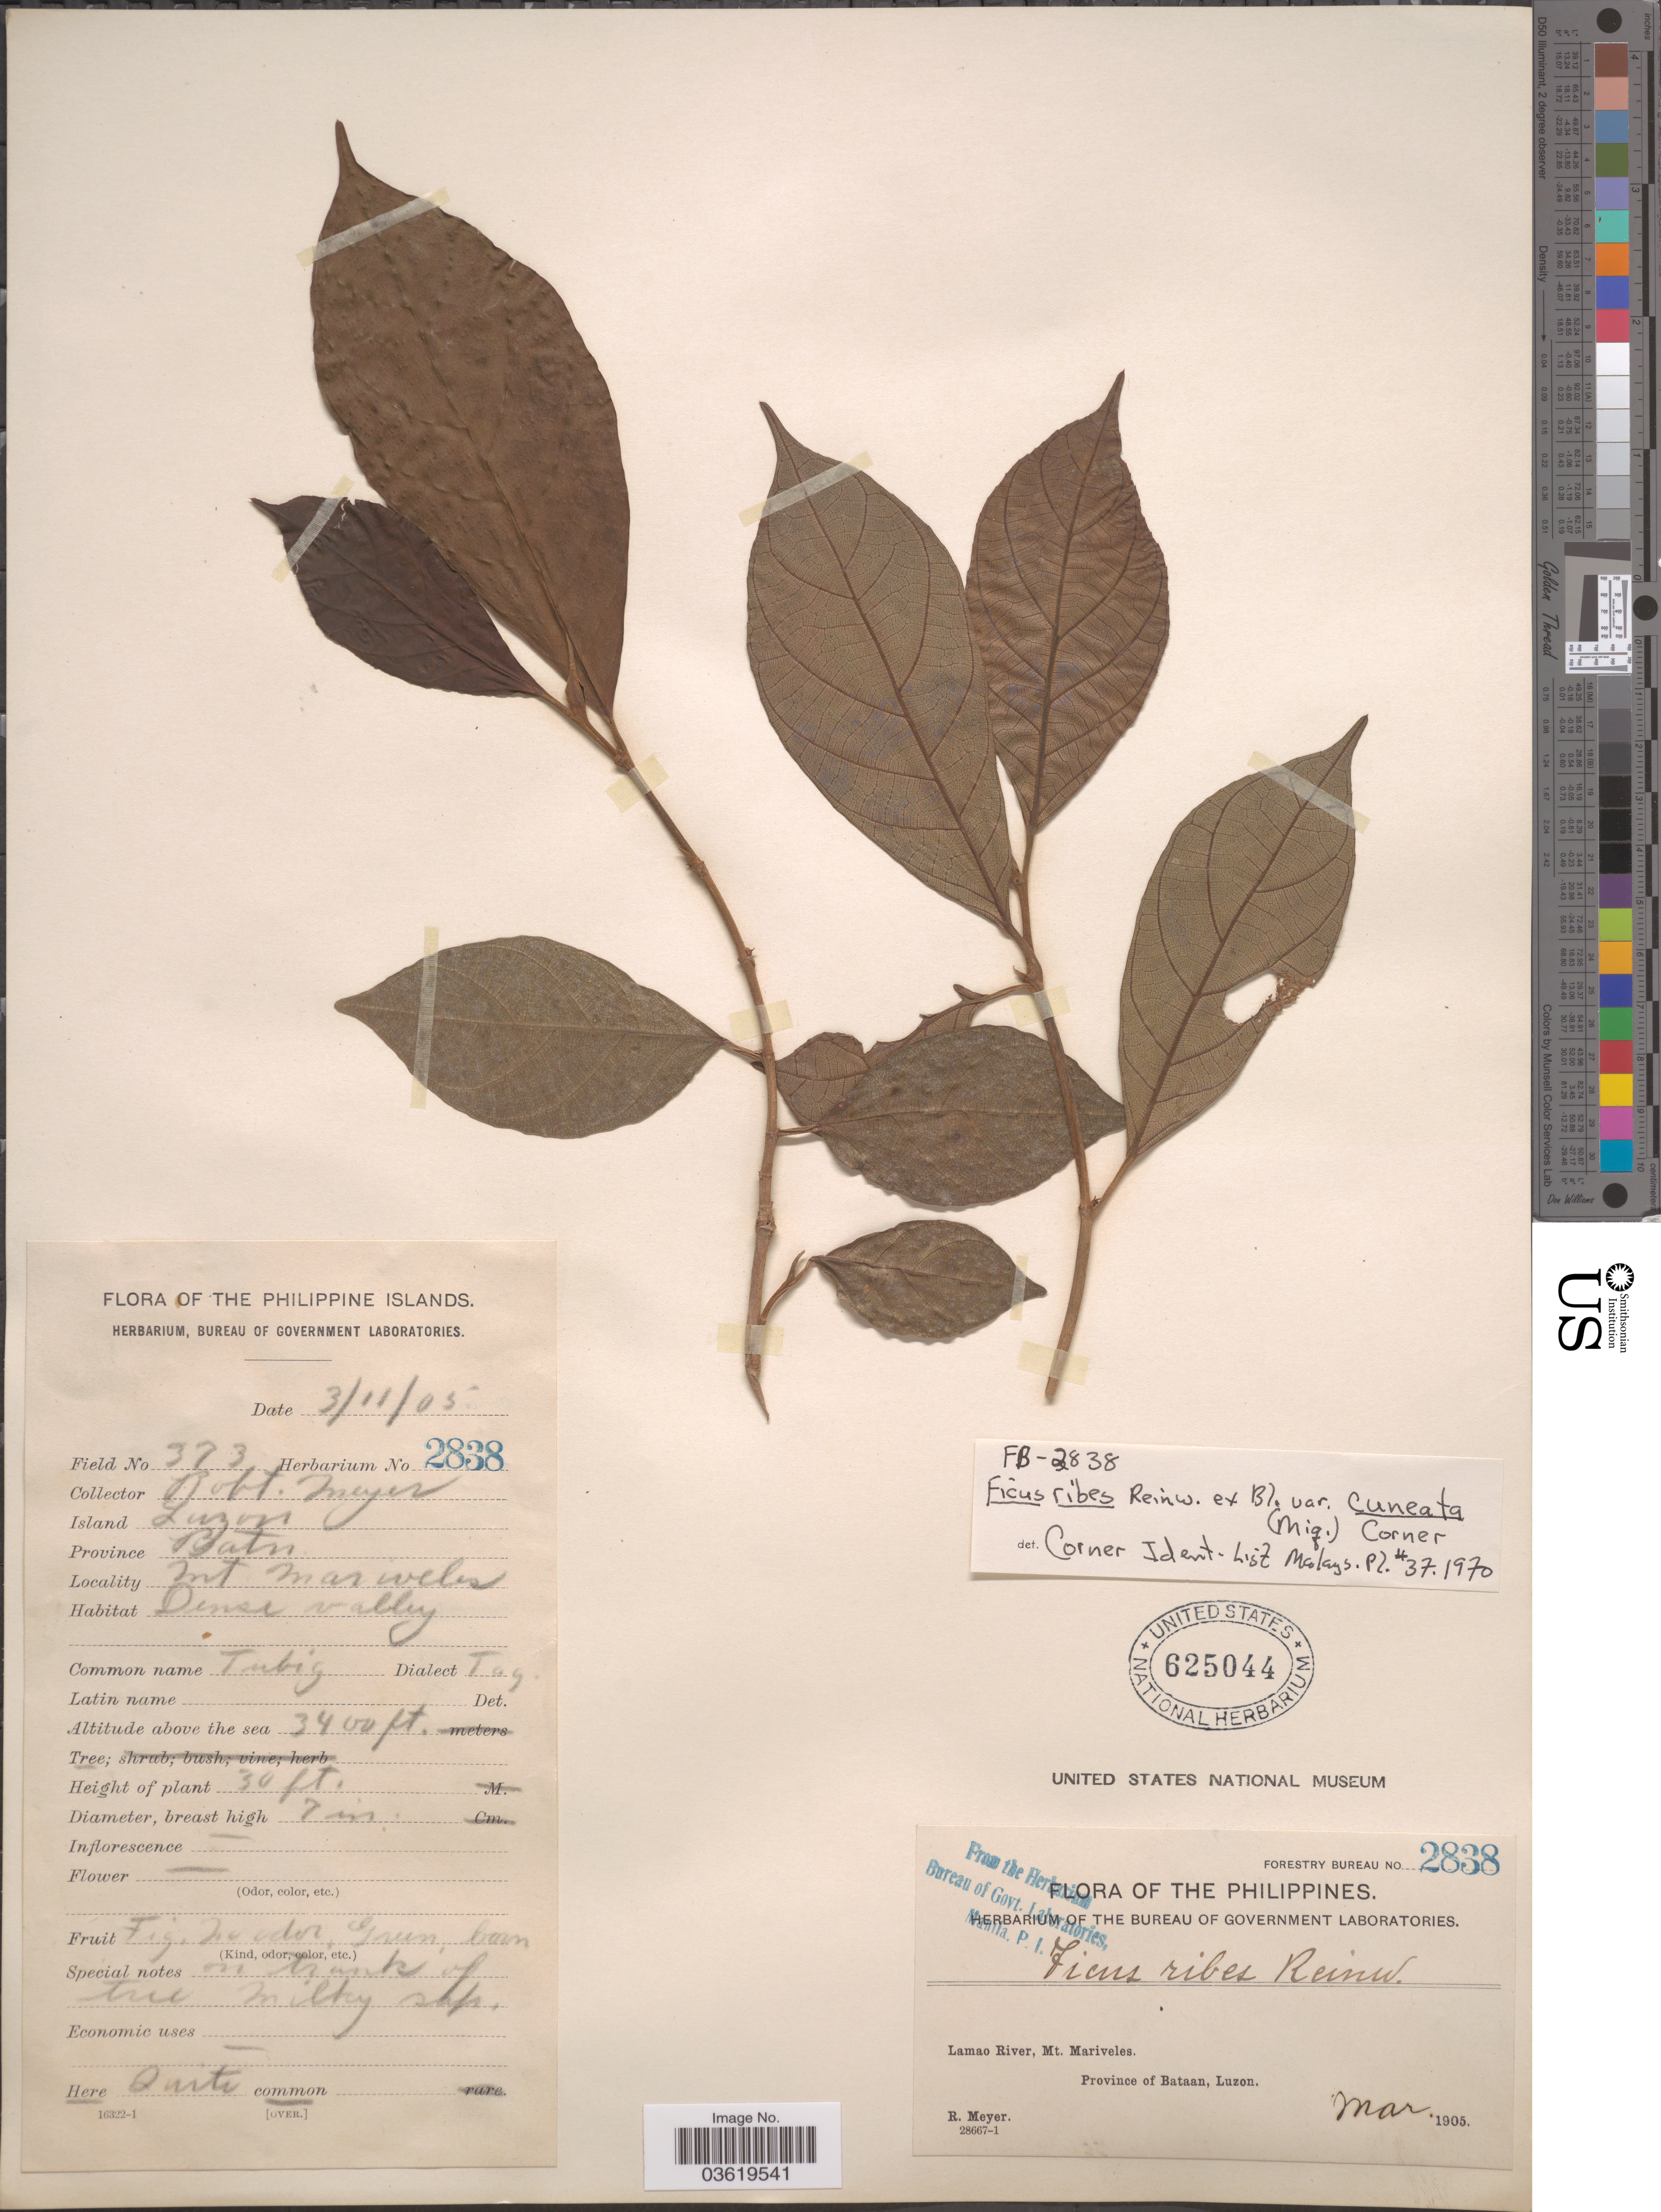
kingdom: Plantae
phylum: Tracheophyta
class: Magnoliopsida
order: Rosales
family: Moraceae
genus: Ficus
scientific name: Ficus ribes var. cuneata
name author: (Miq.) Corner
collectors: R. Meyer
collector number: Forestry Bureau 2838/ 373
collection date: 1905-03-11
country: Philippines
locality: Lamao River, Mt. Mariveles. Province of Bataan, Island Luzon.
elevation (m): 1036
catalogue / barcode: US 625044